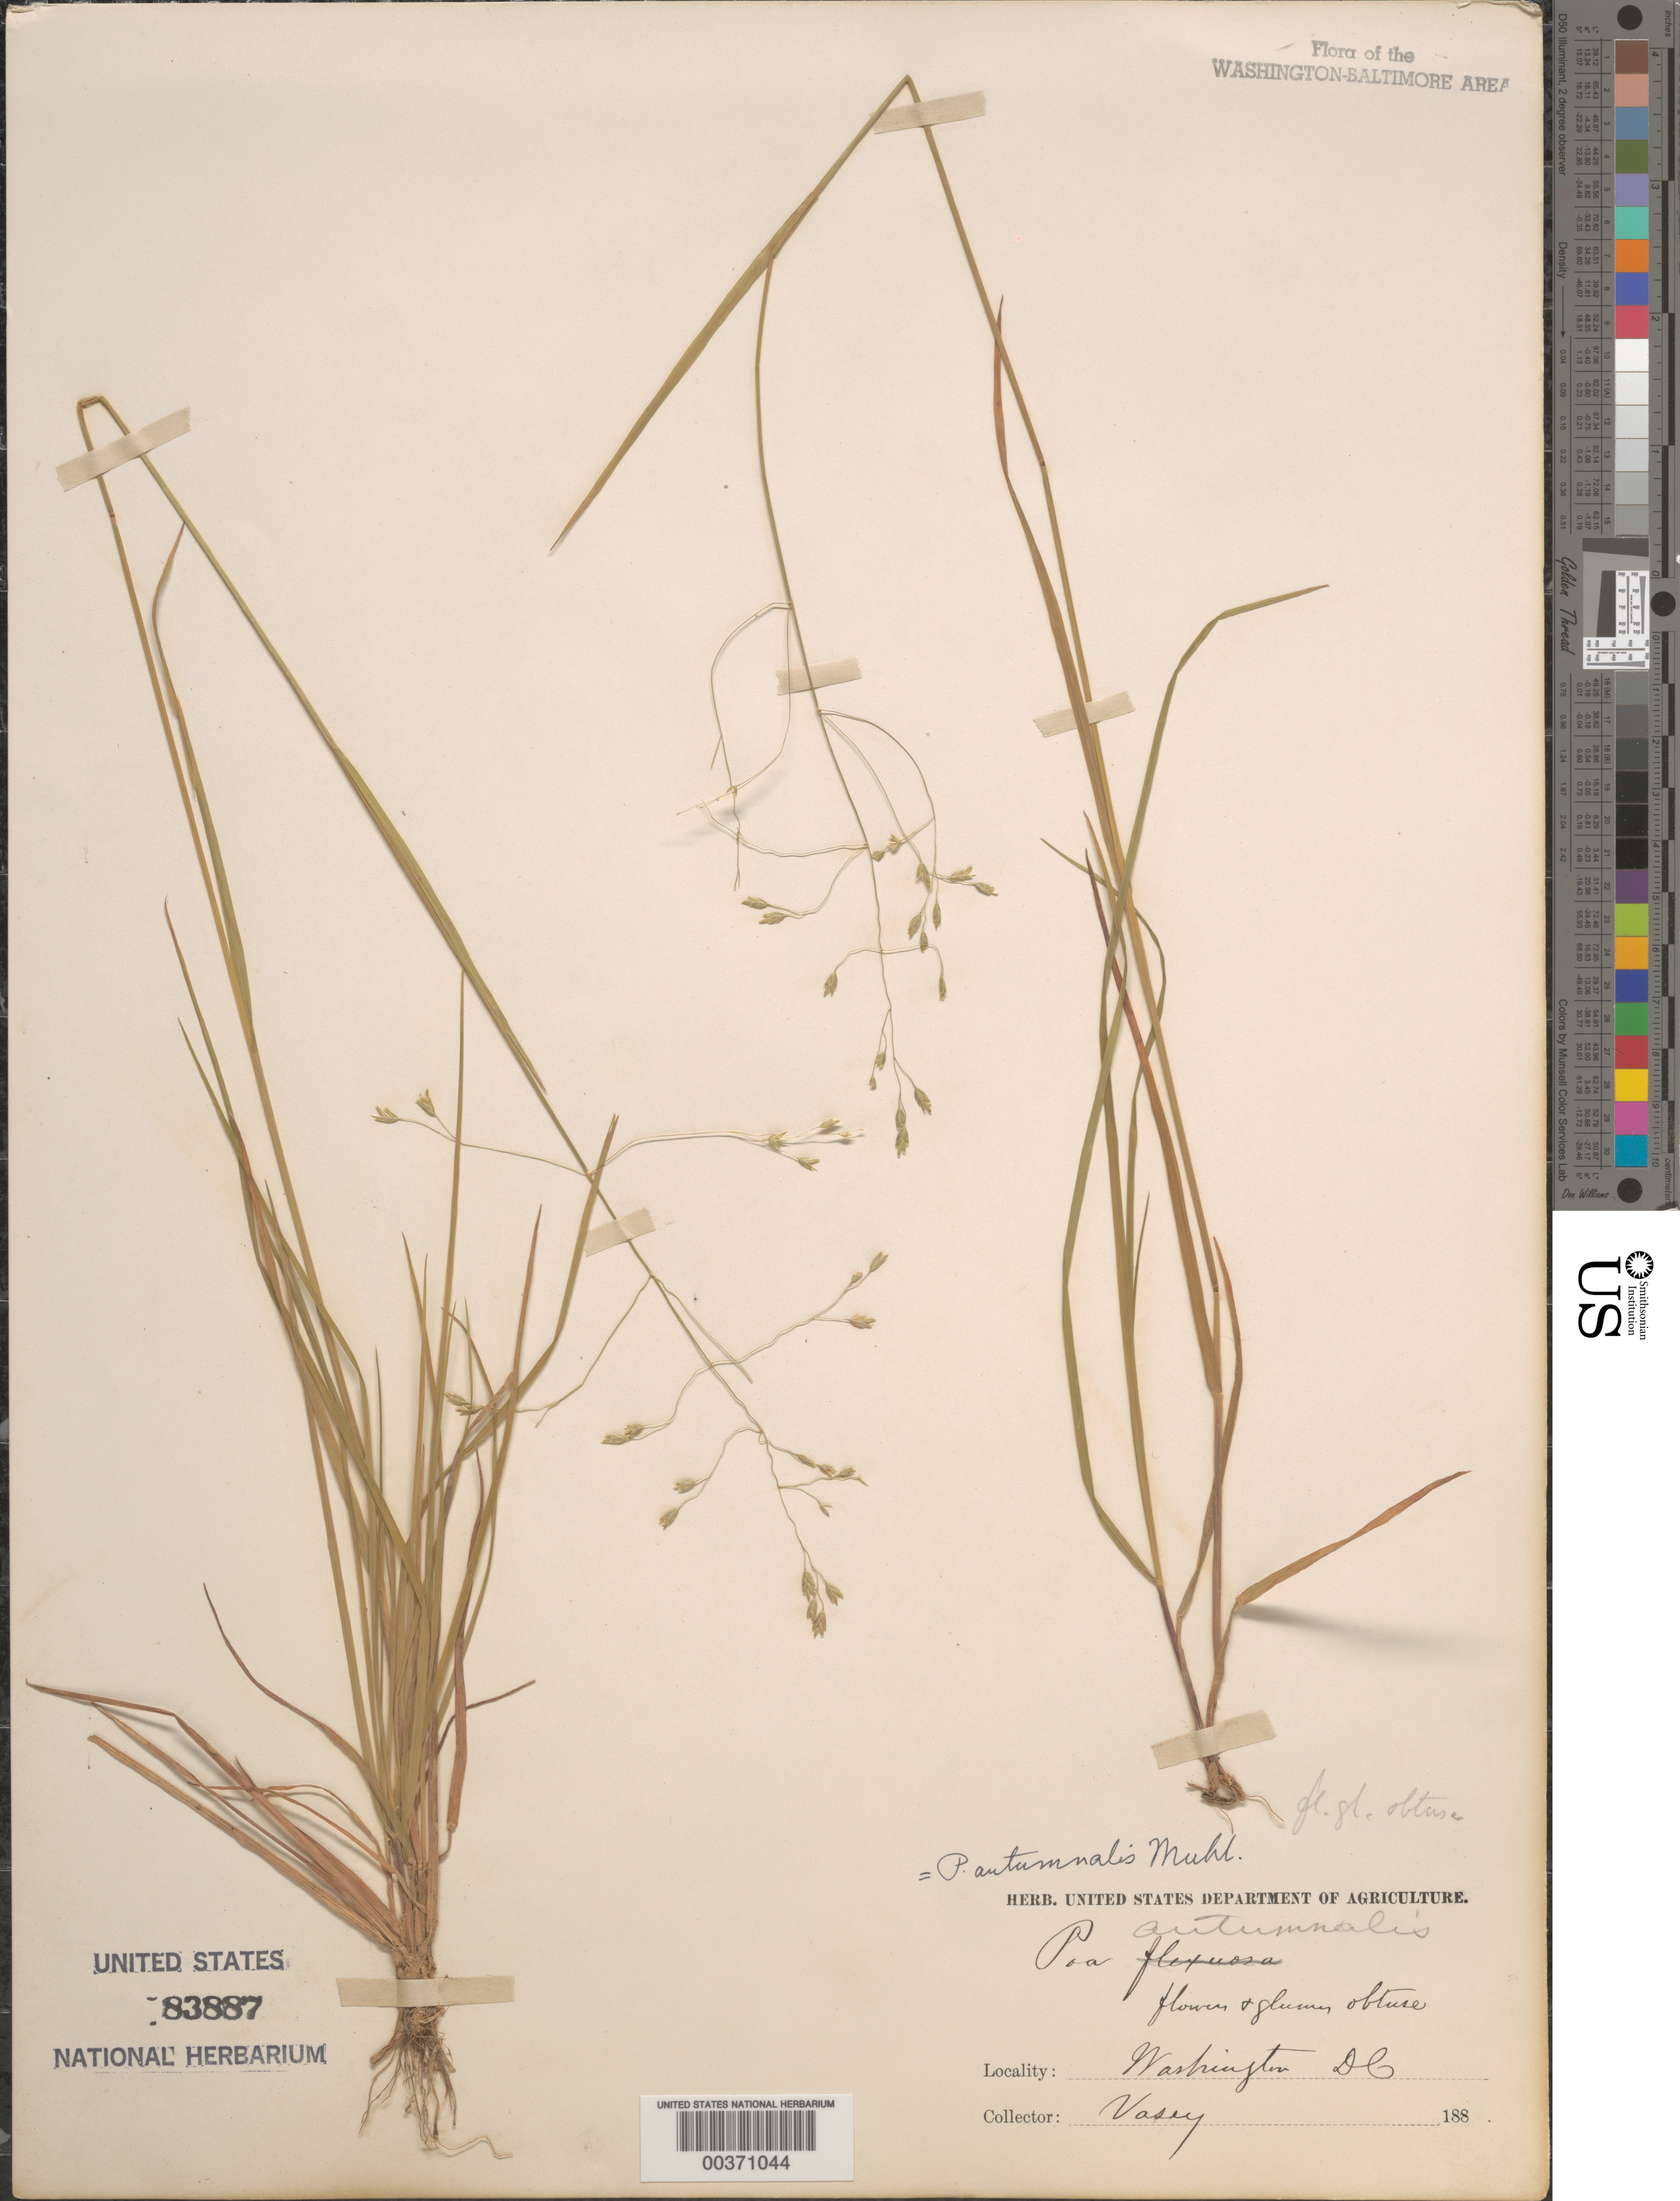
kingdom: Plantae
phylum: Tracheophyta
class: Liliopsida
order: Poales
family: Poaceae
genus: Poa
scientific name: Poa autumnalis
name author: Muhl. ex Elliott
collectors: G. Vasey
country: United States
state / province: District of Columbia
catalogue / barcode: US 83887